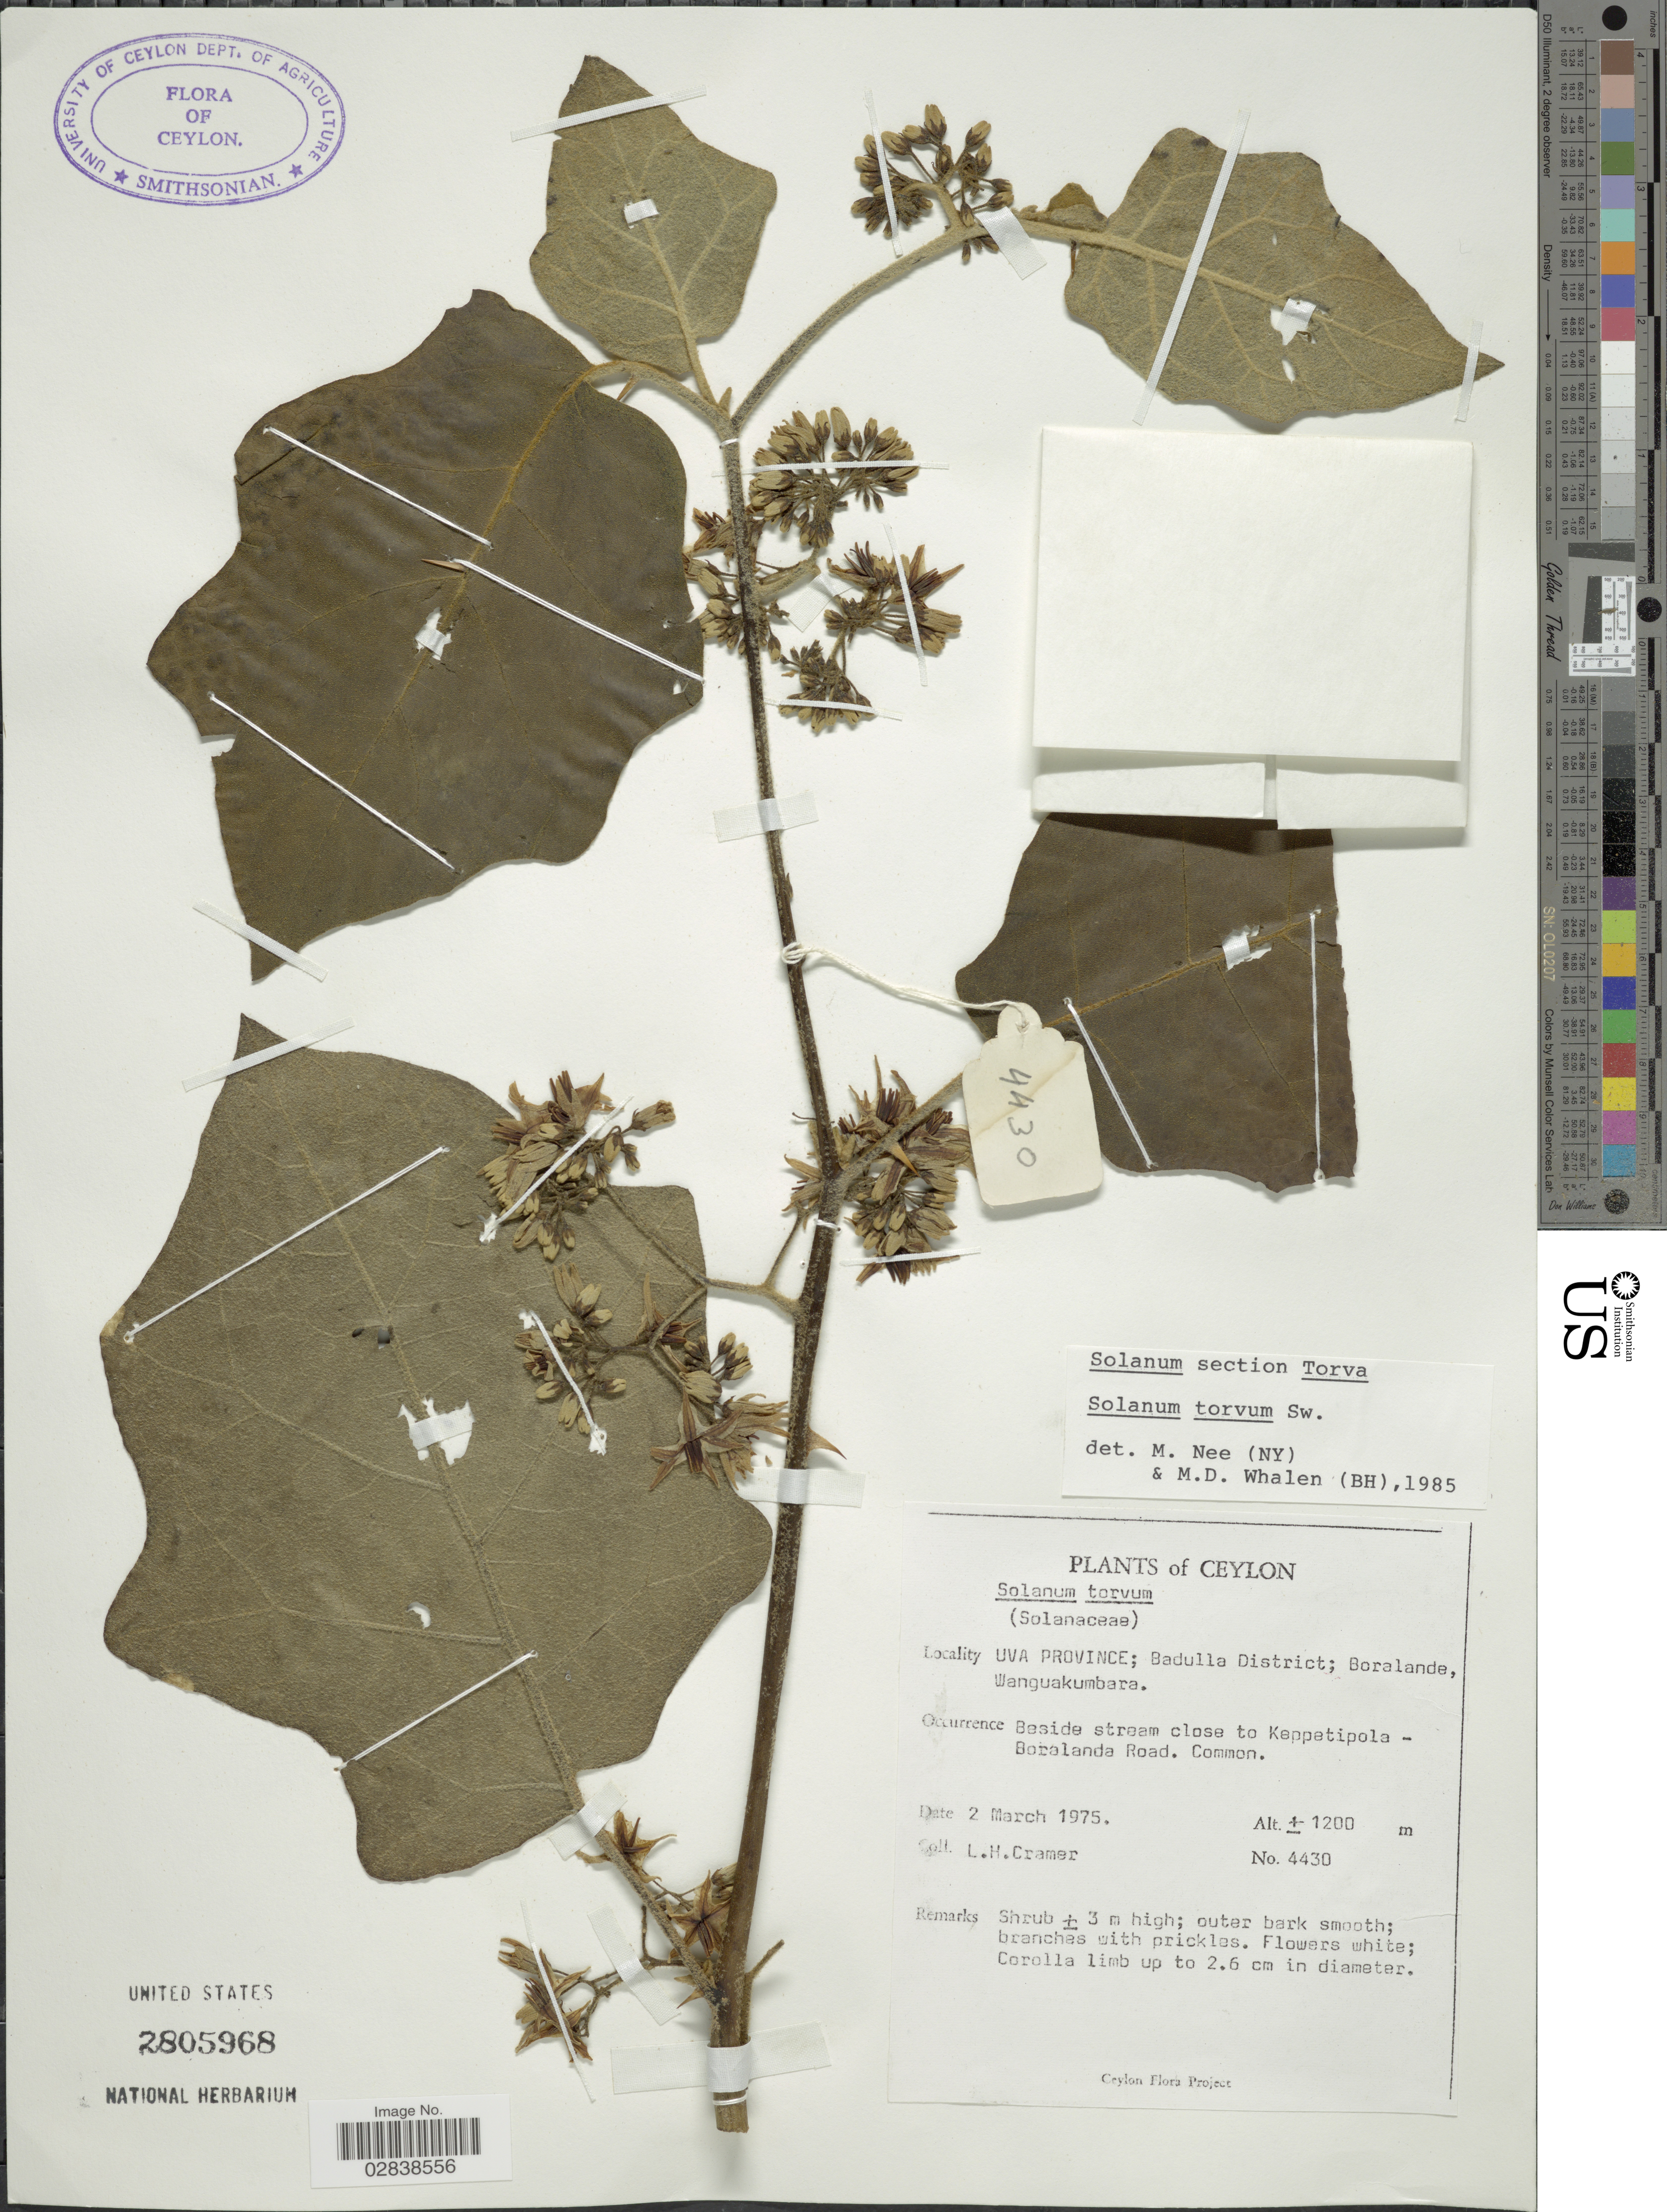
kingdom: Plantae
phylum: Tracheophyta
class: Magnoliopsida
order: Solanales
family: Solanaceae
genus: Solanum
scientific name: Solanum torvum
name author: Sw.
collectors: L. H. Cramer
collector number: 4430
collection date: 1975-03-02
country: Sri Lanka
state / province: Uva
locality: Ceylon, Uva Province; Badulla District; Boralande, Wanguakumbara.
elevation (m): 1200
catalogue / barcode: US 2805968